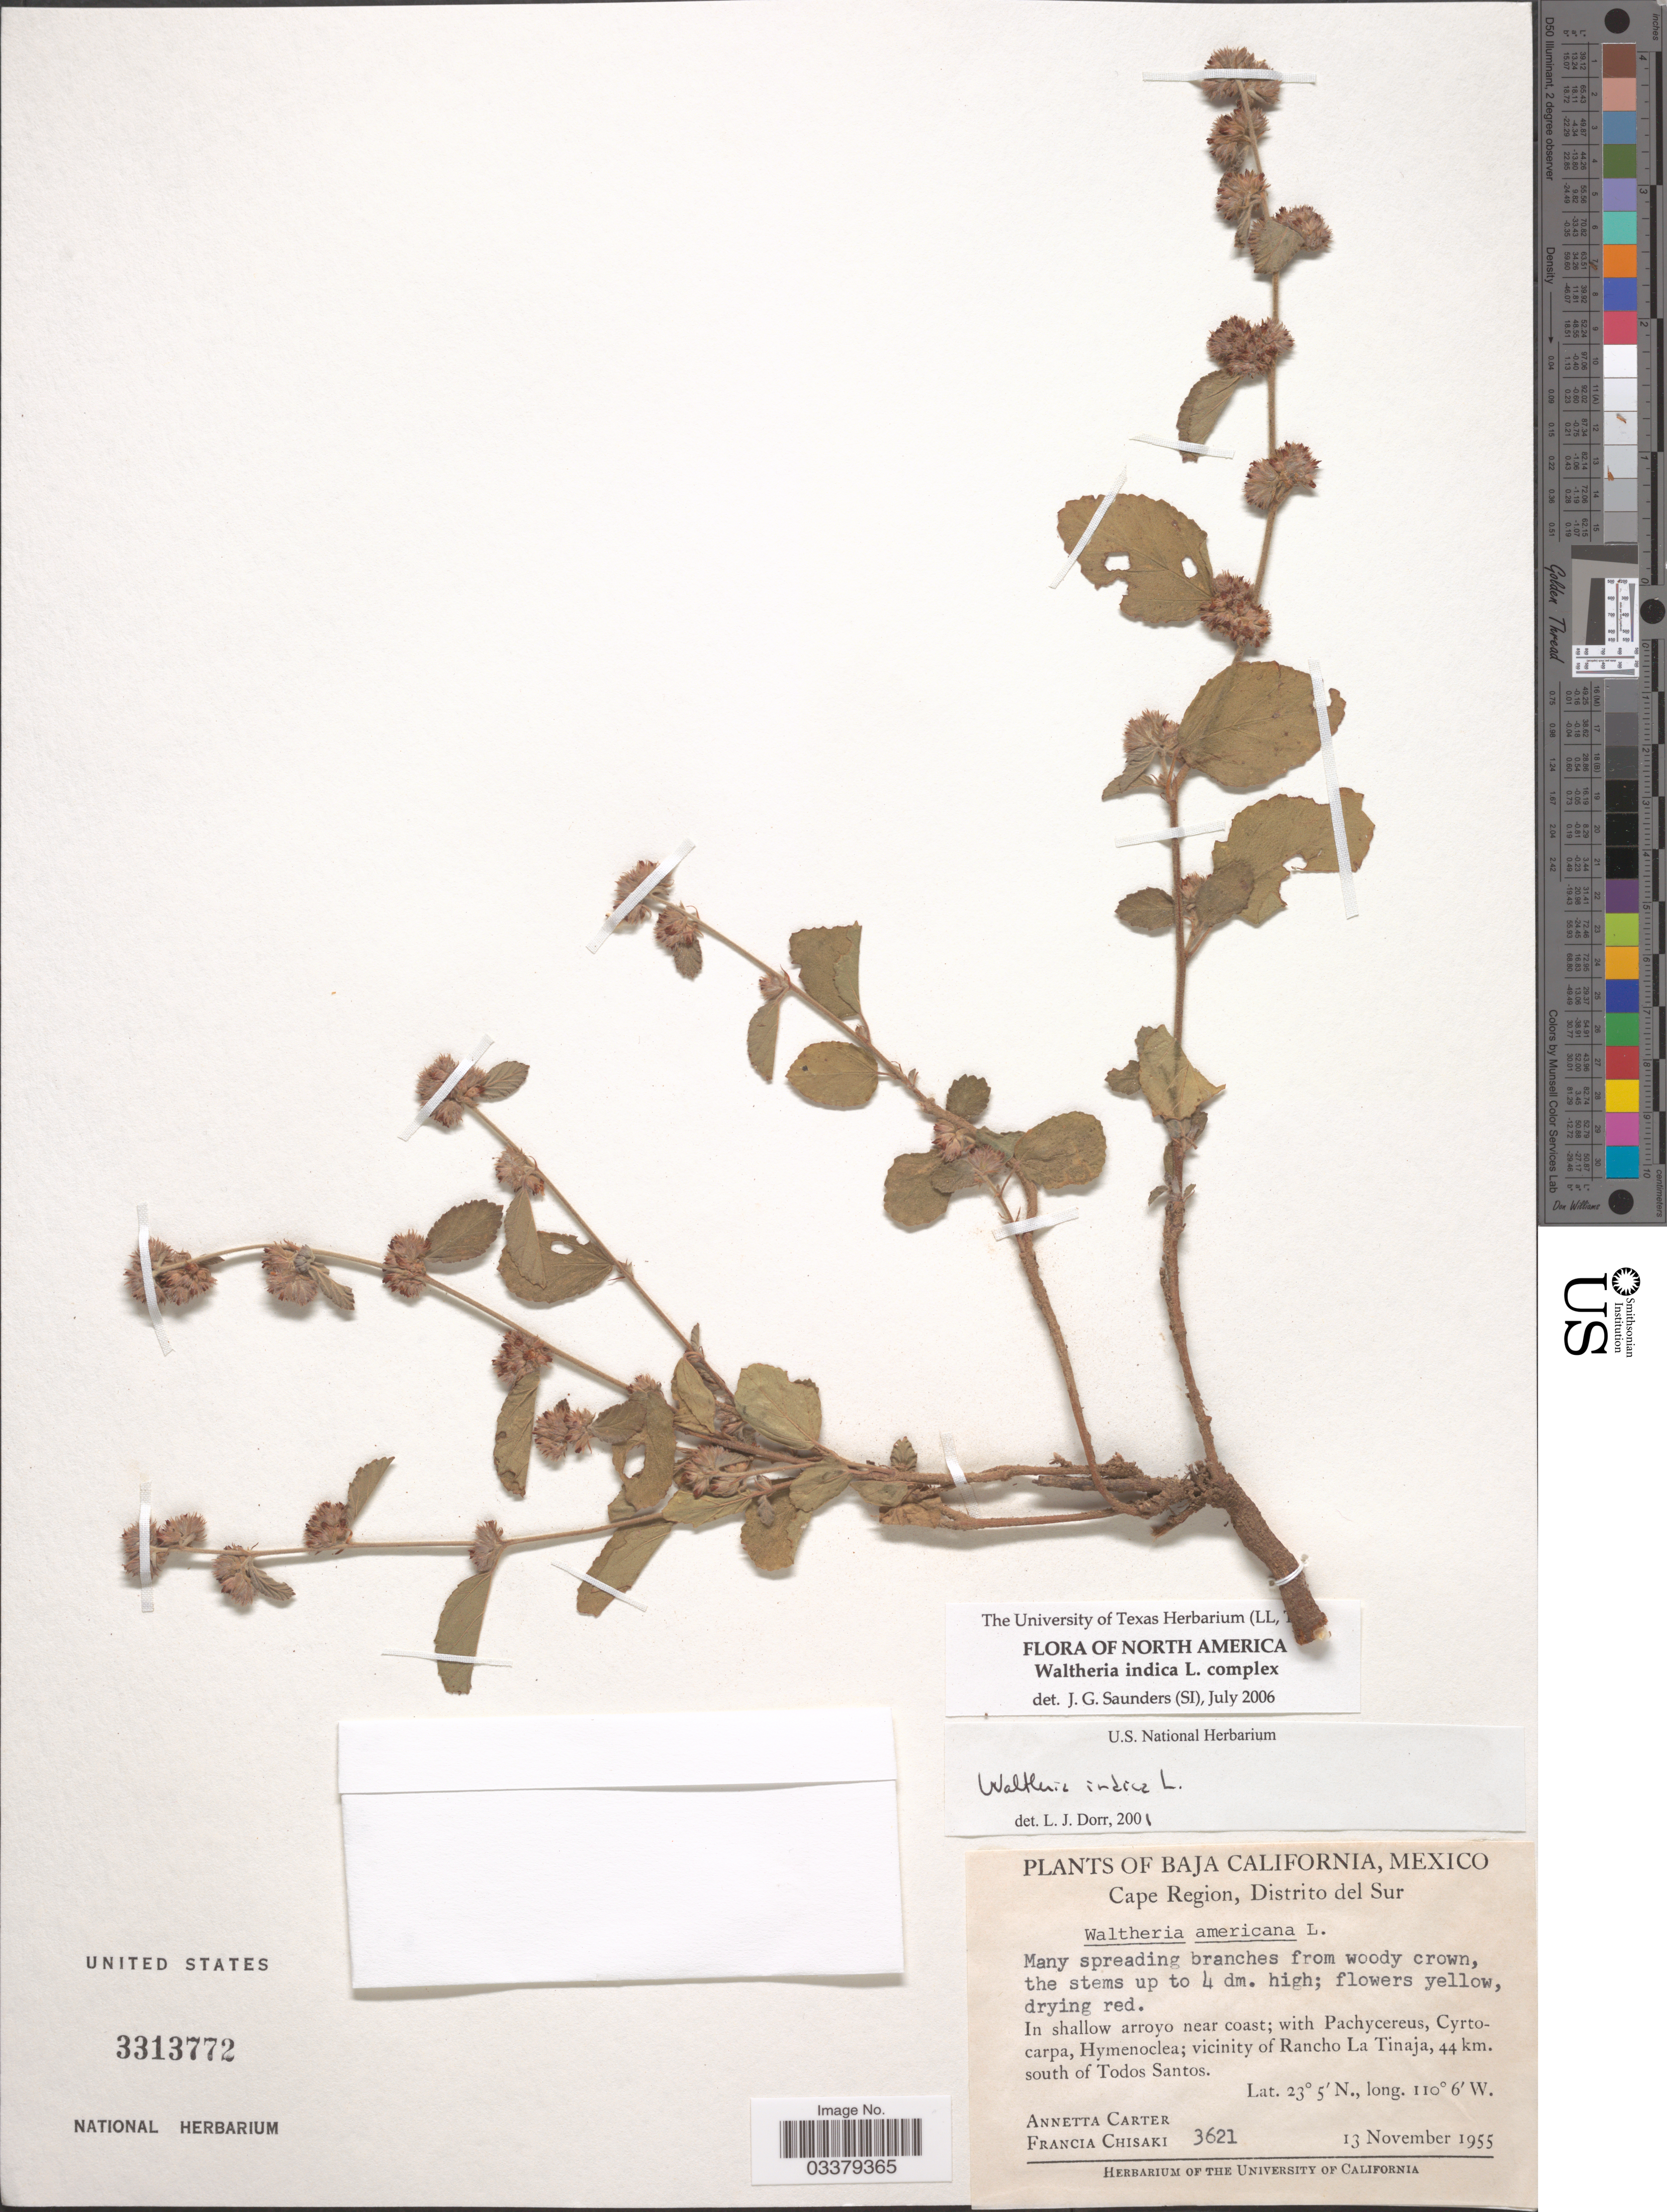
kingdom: Plantae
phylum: Tracheophyta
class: Magnoliopsida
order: Malvales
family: Malvaceae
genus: Waltheria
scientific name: Waltheria indica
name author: L.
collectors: Annetta Carter & F. Chisaki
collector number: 3621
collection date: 1955-11-13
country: Mexico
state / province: Baja California Sur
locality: Cape Region, Distrito del Sur. In shallow arroyo near coast. Vicinity of Rancho La Tinaja, 44 km. south of Todos Santos.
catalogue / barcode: US 3313772